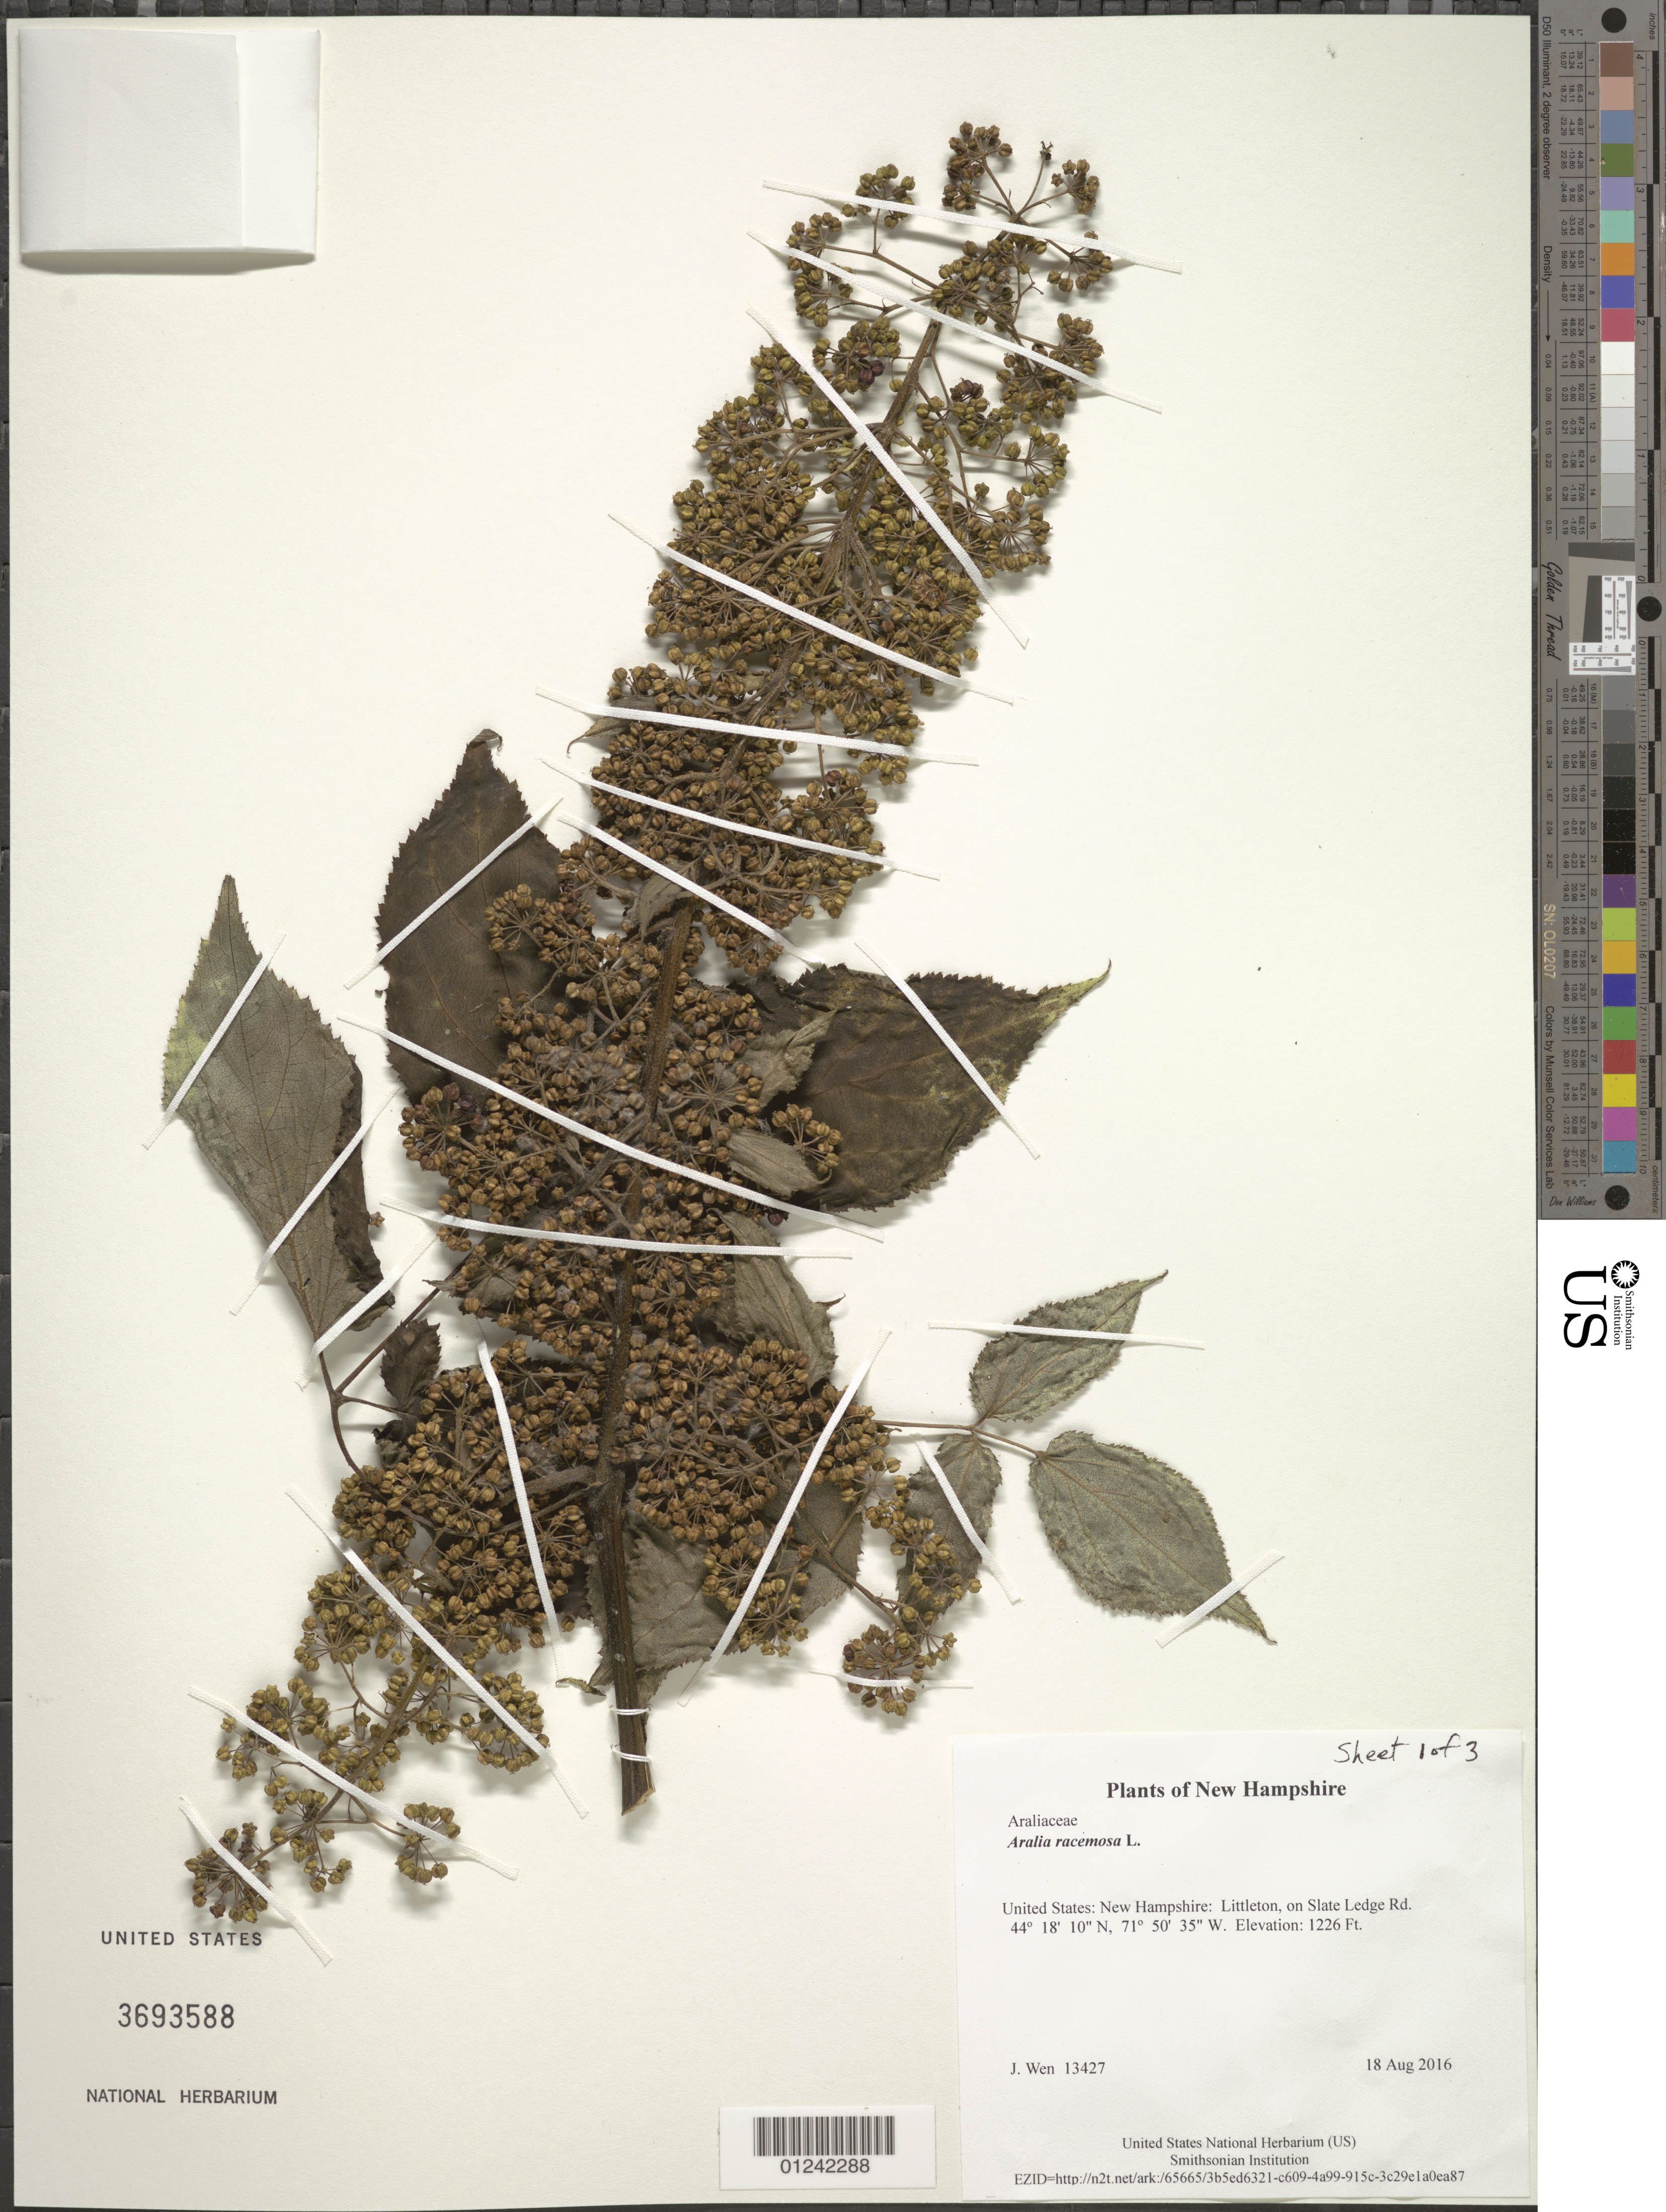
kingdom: Plantae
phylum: Tracheophyta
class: Magnoliopsida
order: Apiales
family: Araliaceae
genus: Aralia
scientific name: Aralia racemosa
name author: L.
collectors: J. Wen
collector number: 13427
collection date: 2016-08-18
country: United States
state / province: New Hampshire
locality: Littleton, on Slate Ledge Rd.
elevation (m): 374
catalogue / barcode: US 3693588